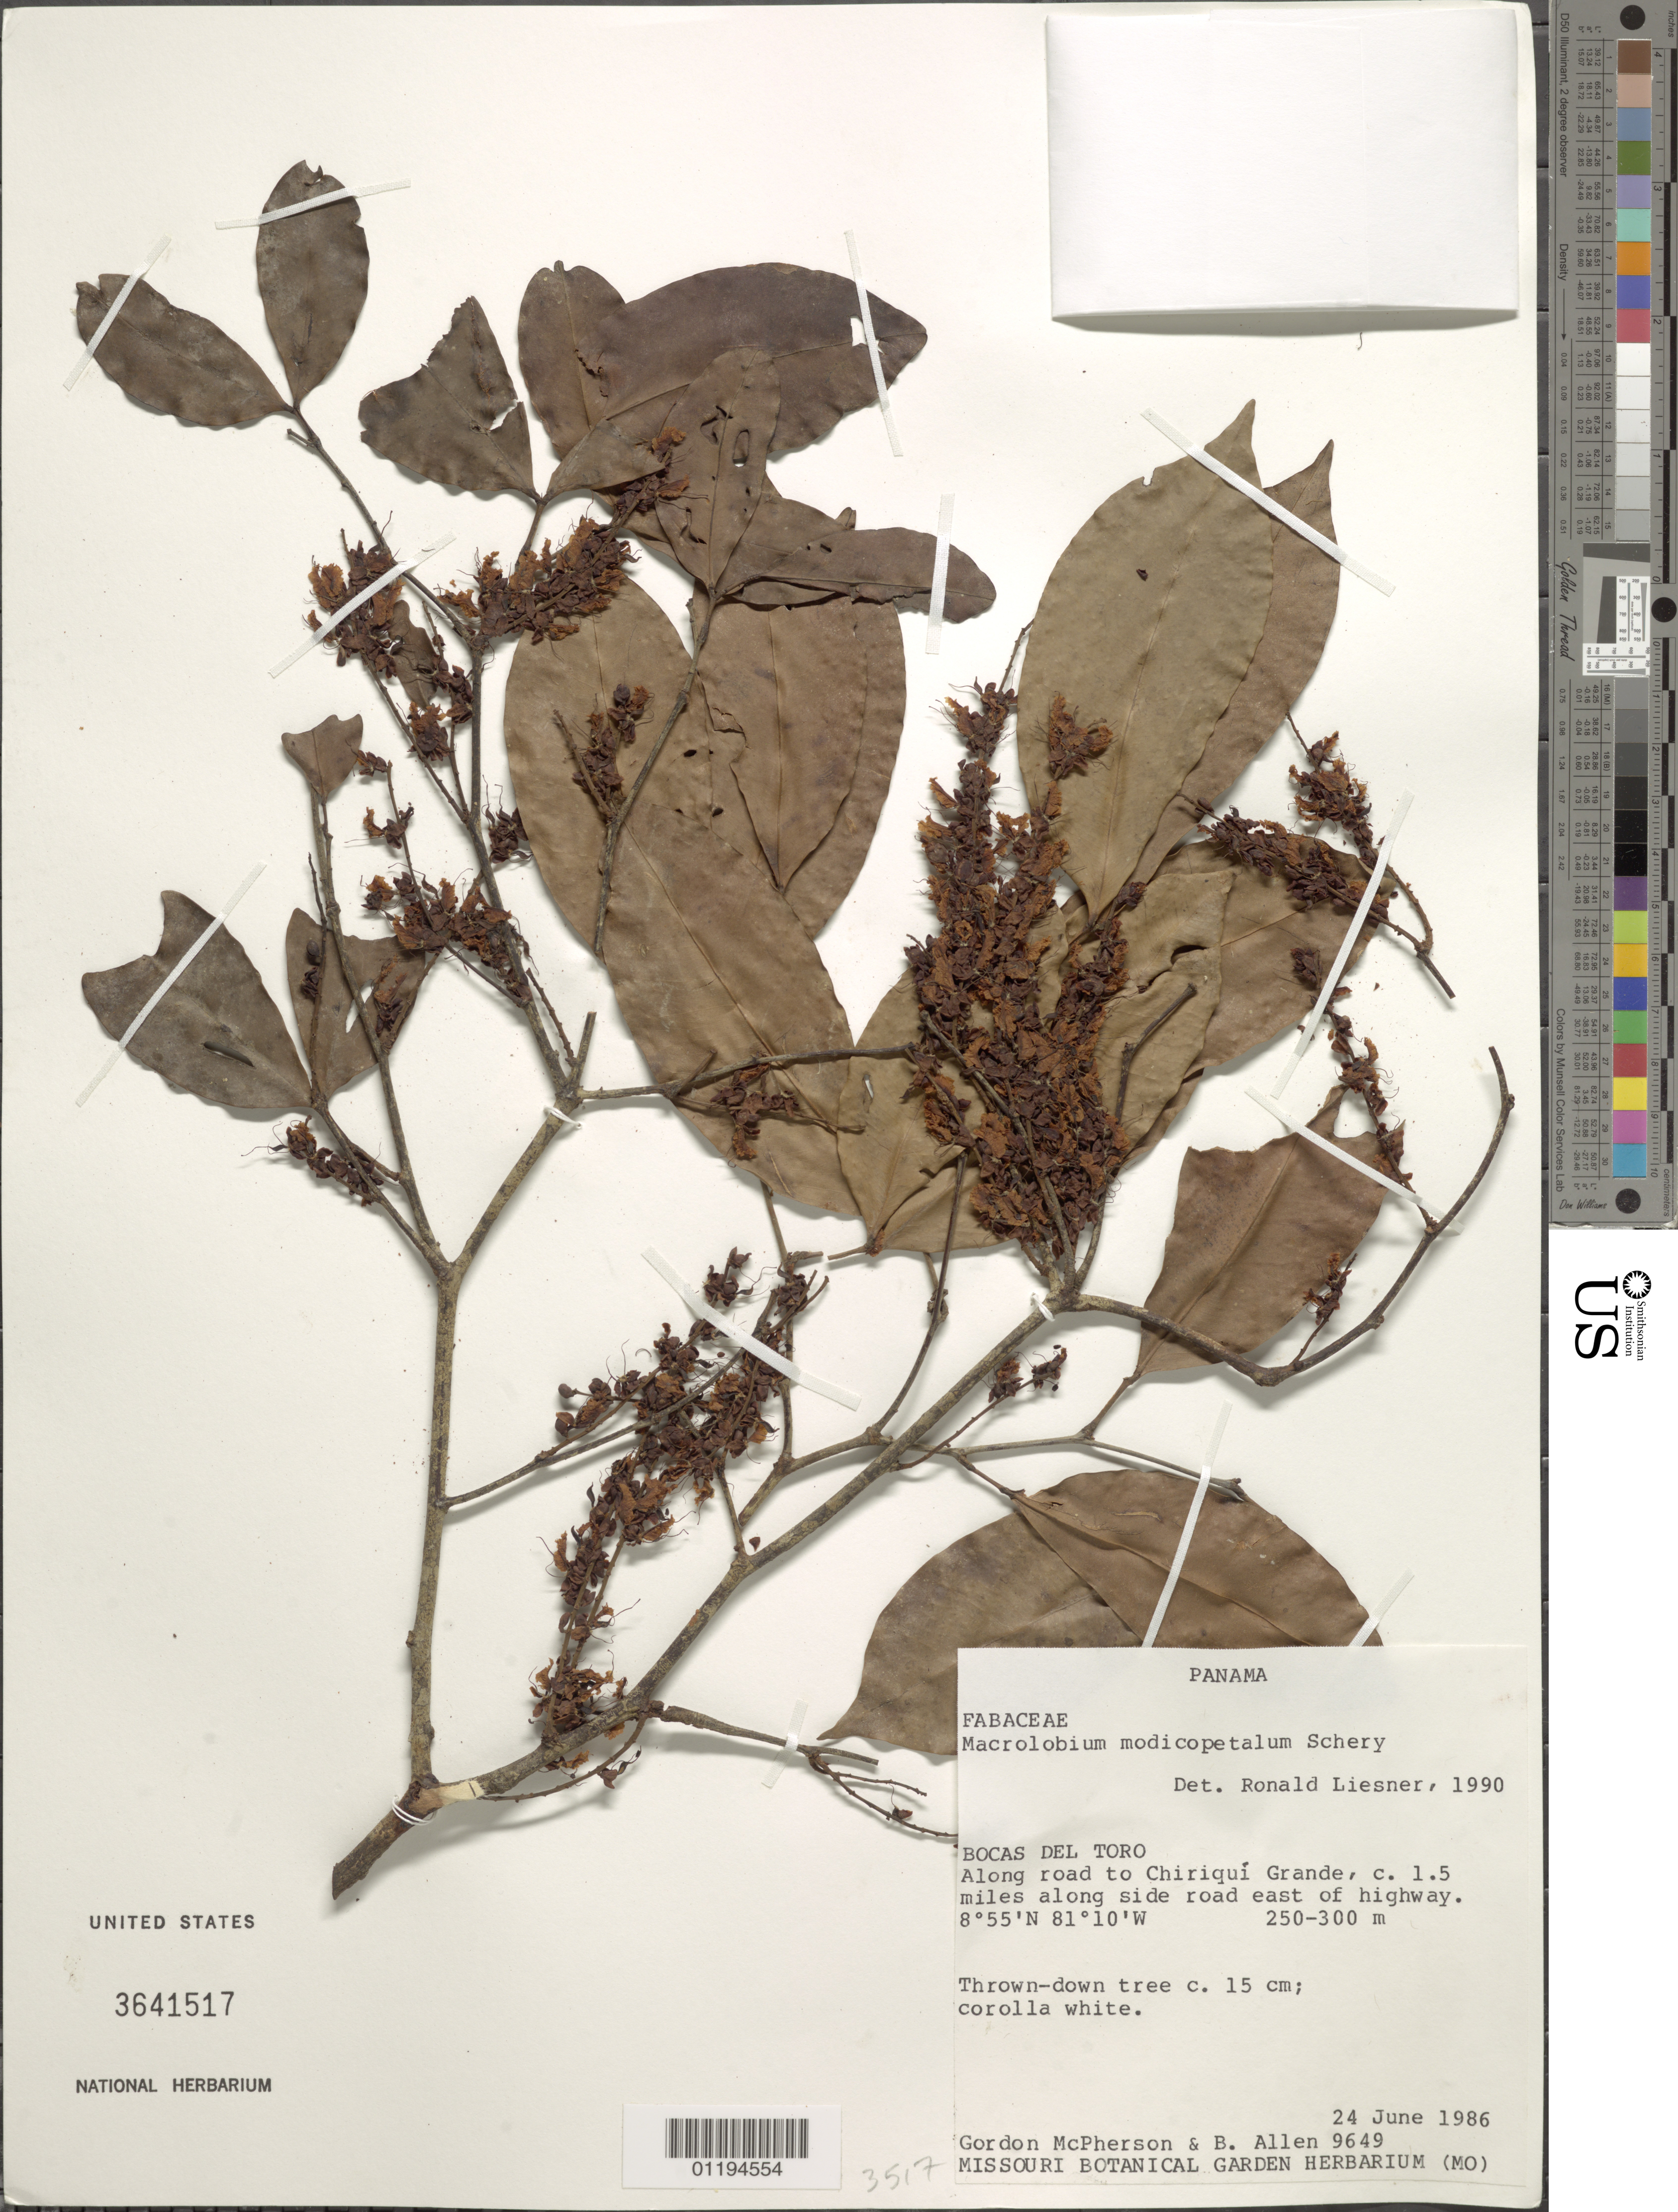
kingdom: Plantae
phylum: Tracheophyta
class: Magnoliopsida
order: Fabales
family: Fabaceae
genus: Macrolobium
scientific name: Macrolobium sp. nov.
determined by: Trujillo, A. M.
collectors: G. D. McPherson & -- Allen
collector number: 9649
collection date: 1986-06-24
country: Panama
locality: Along Rd. to Chiriqui Grande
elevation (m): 250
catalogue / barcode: US 3641517